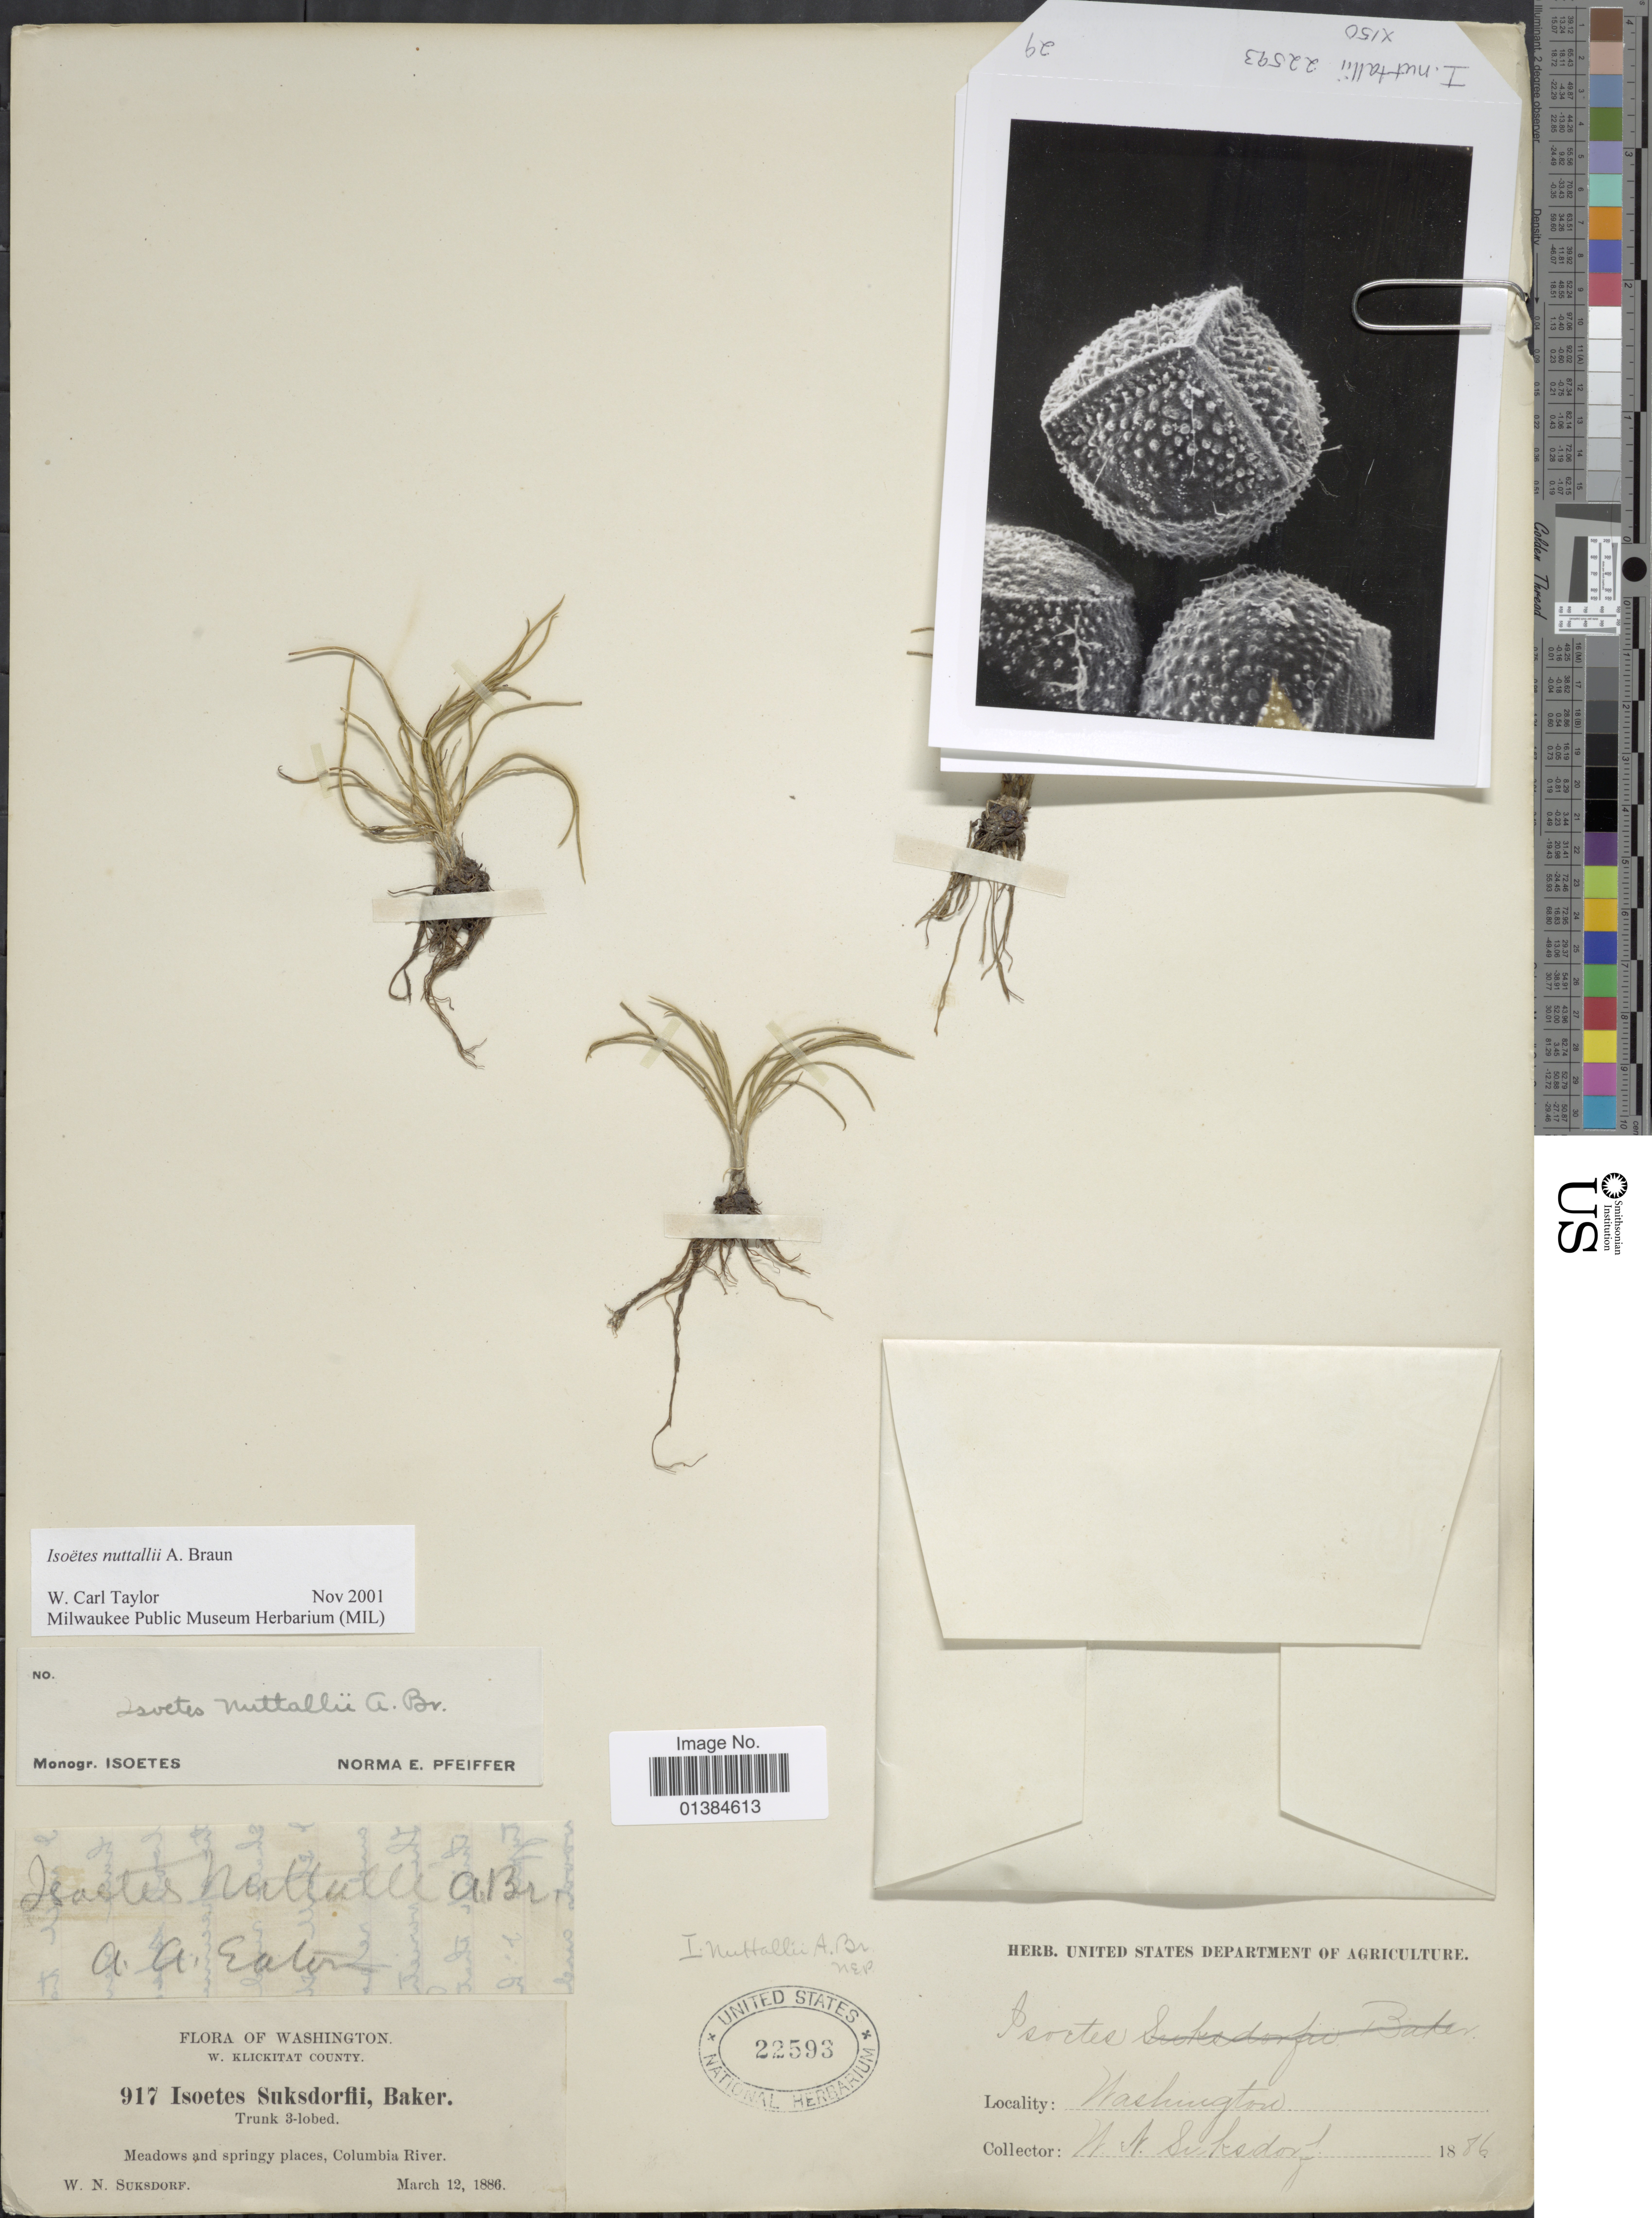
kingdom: Plantae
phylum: Tracheophyta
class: Lycopodiopsida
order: Isoetales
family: Isoetaceae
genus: Isoetes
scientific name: Isoetes nuttallii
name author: A. Braun ex Engelm.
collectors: W. N. Suksdorf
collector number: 917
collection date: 1886-03-12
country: United States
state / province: Washington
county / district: Klickitat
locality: W. Klickitat County. Meadows and springy places, Columbia River.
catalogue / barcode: US 22593